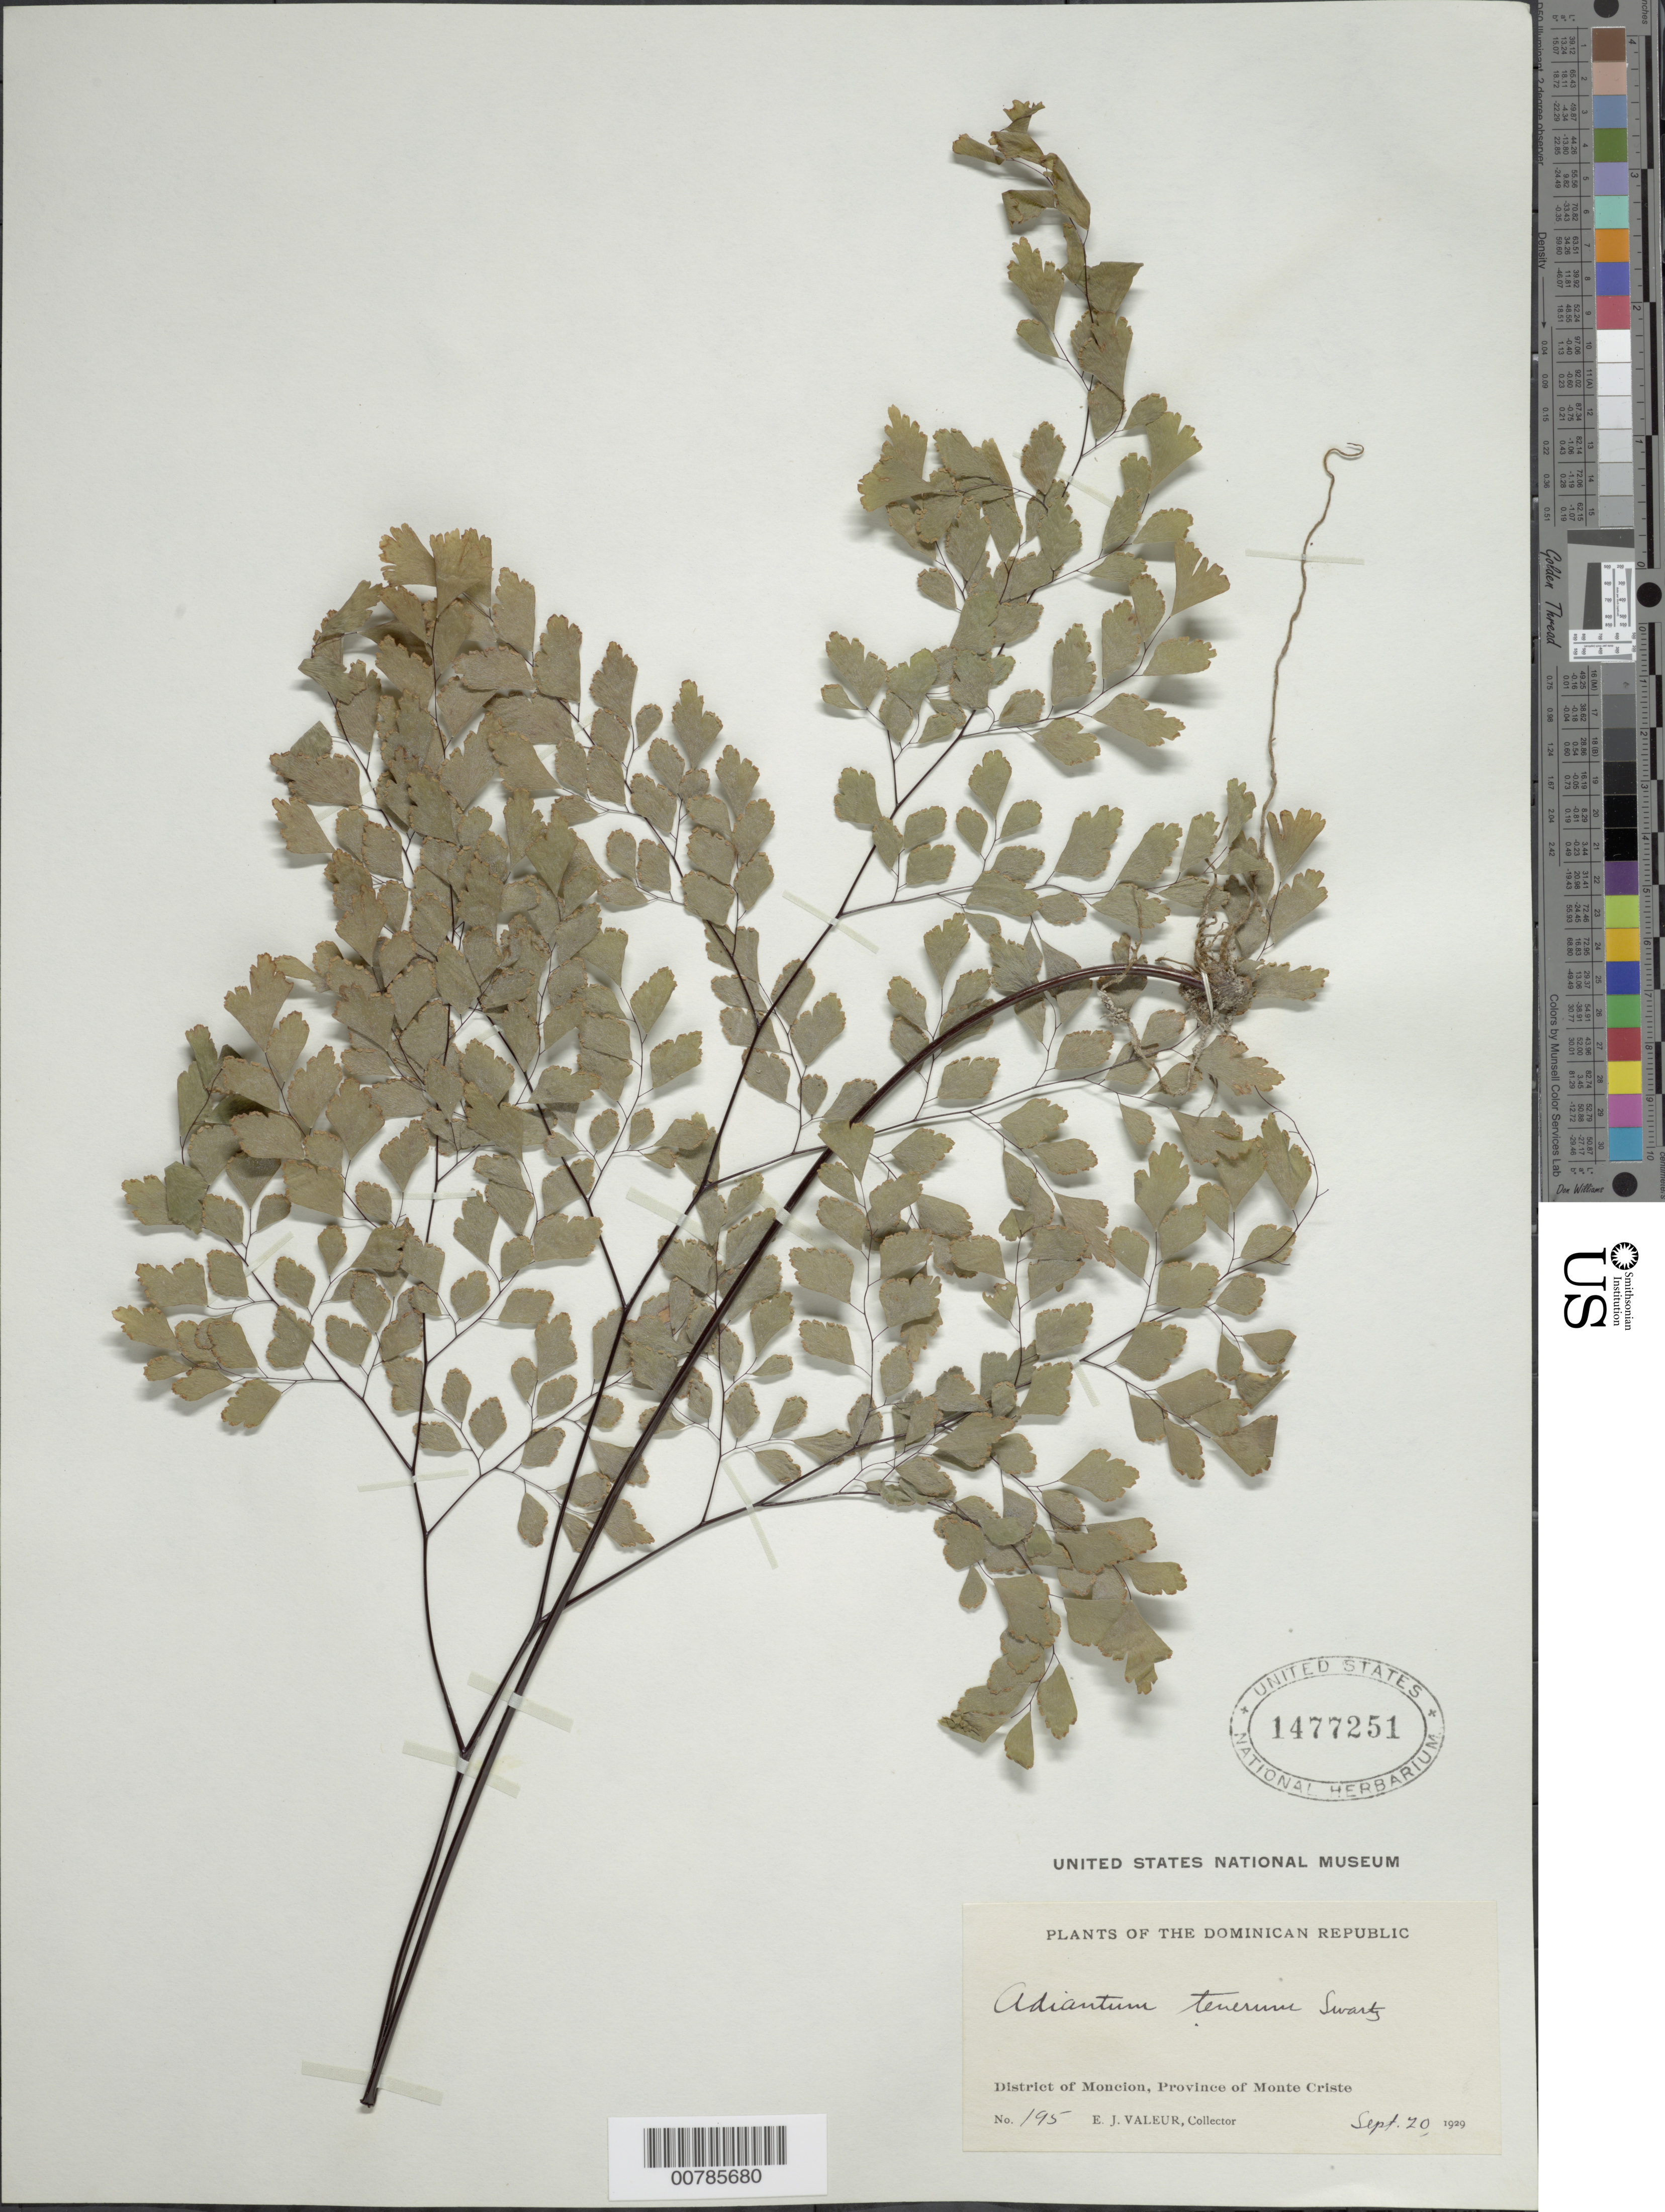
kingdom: Plantae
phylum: Tracheophyta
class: Polypodiopsida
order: Polypodiales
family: Pteridaceae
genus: Adiantum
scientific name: Adiantum tenerum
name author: Sw.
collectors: E. Valeur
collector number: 195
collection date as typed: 20 Sep 1929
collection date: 1929-09-20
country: Dominican Republic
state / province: Monte Cristi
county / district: Monción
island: Hispaniola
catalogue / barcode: US 1477251